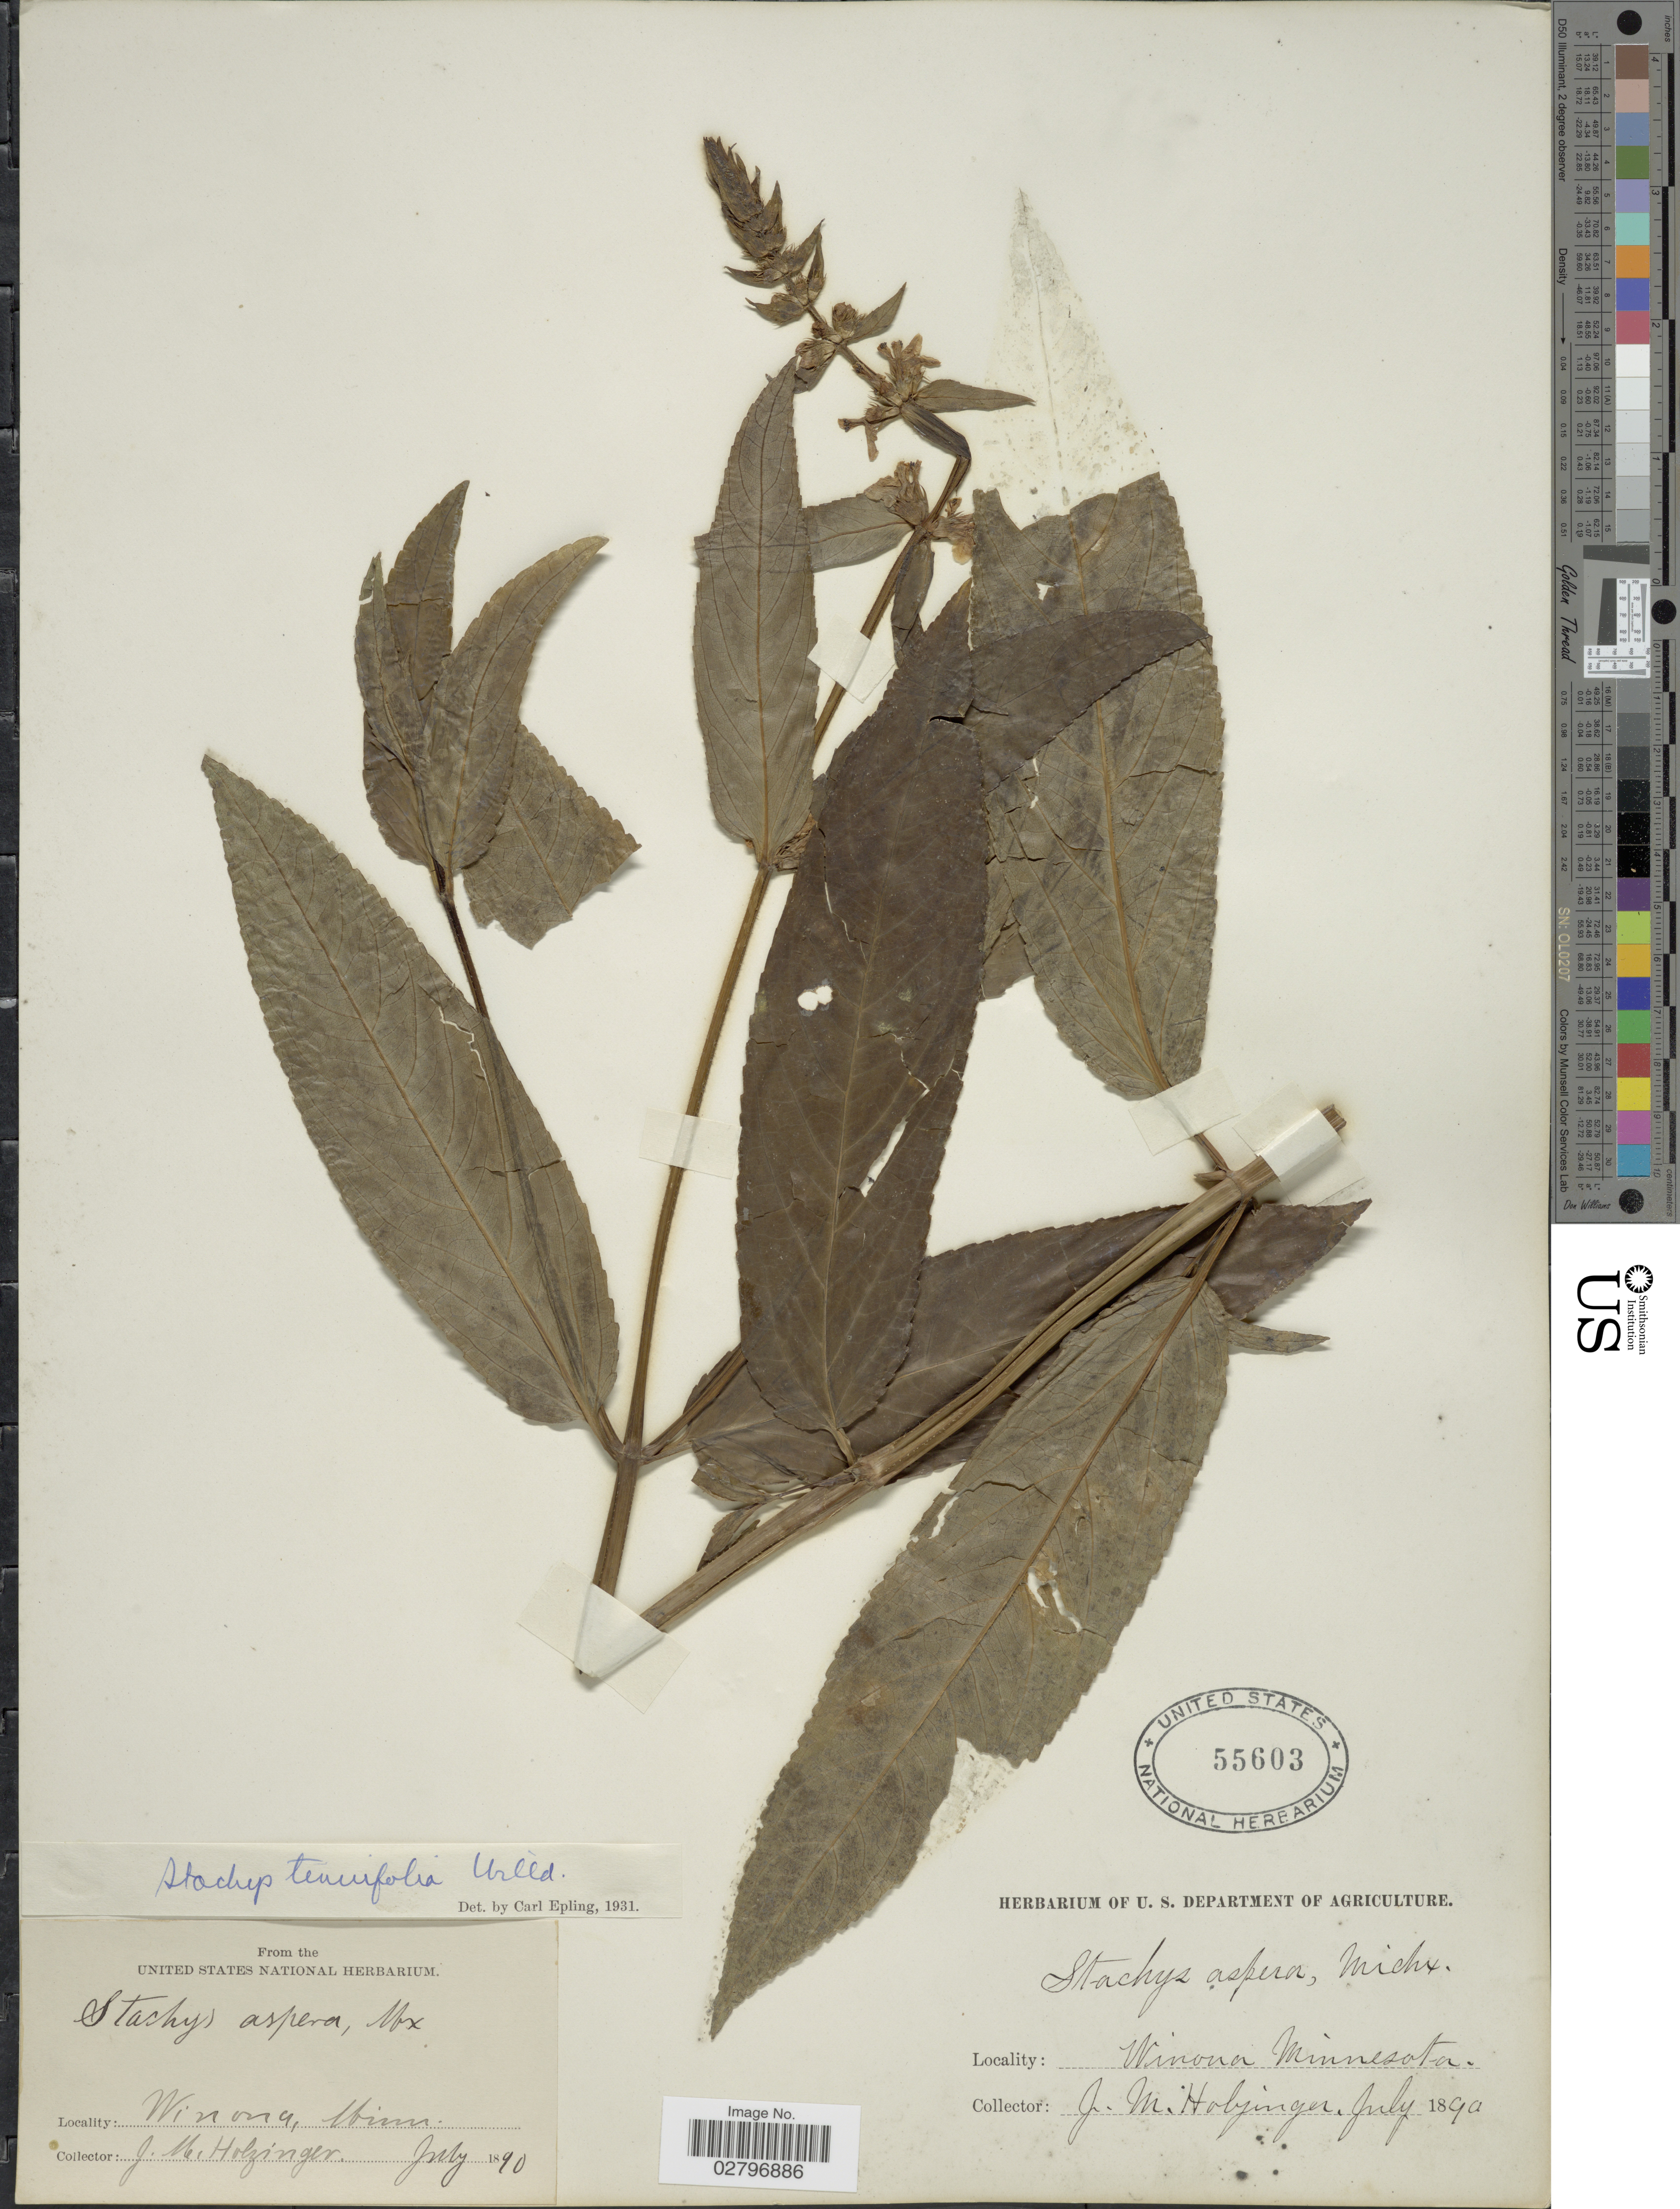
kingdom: Plantae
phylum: Tracheophyta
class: Magnoliopsida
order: Lamiales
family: Lamiaceae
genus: Stachys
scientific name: Stachys tenuifolia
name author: Willd.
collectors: J. M. Holzinger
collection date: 1890-07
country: United States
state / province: Minnesota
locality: Winona, Minn.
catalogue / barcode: US 55603